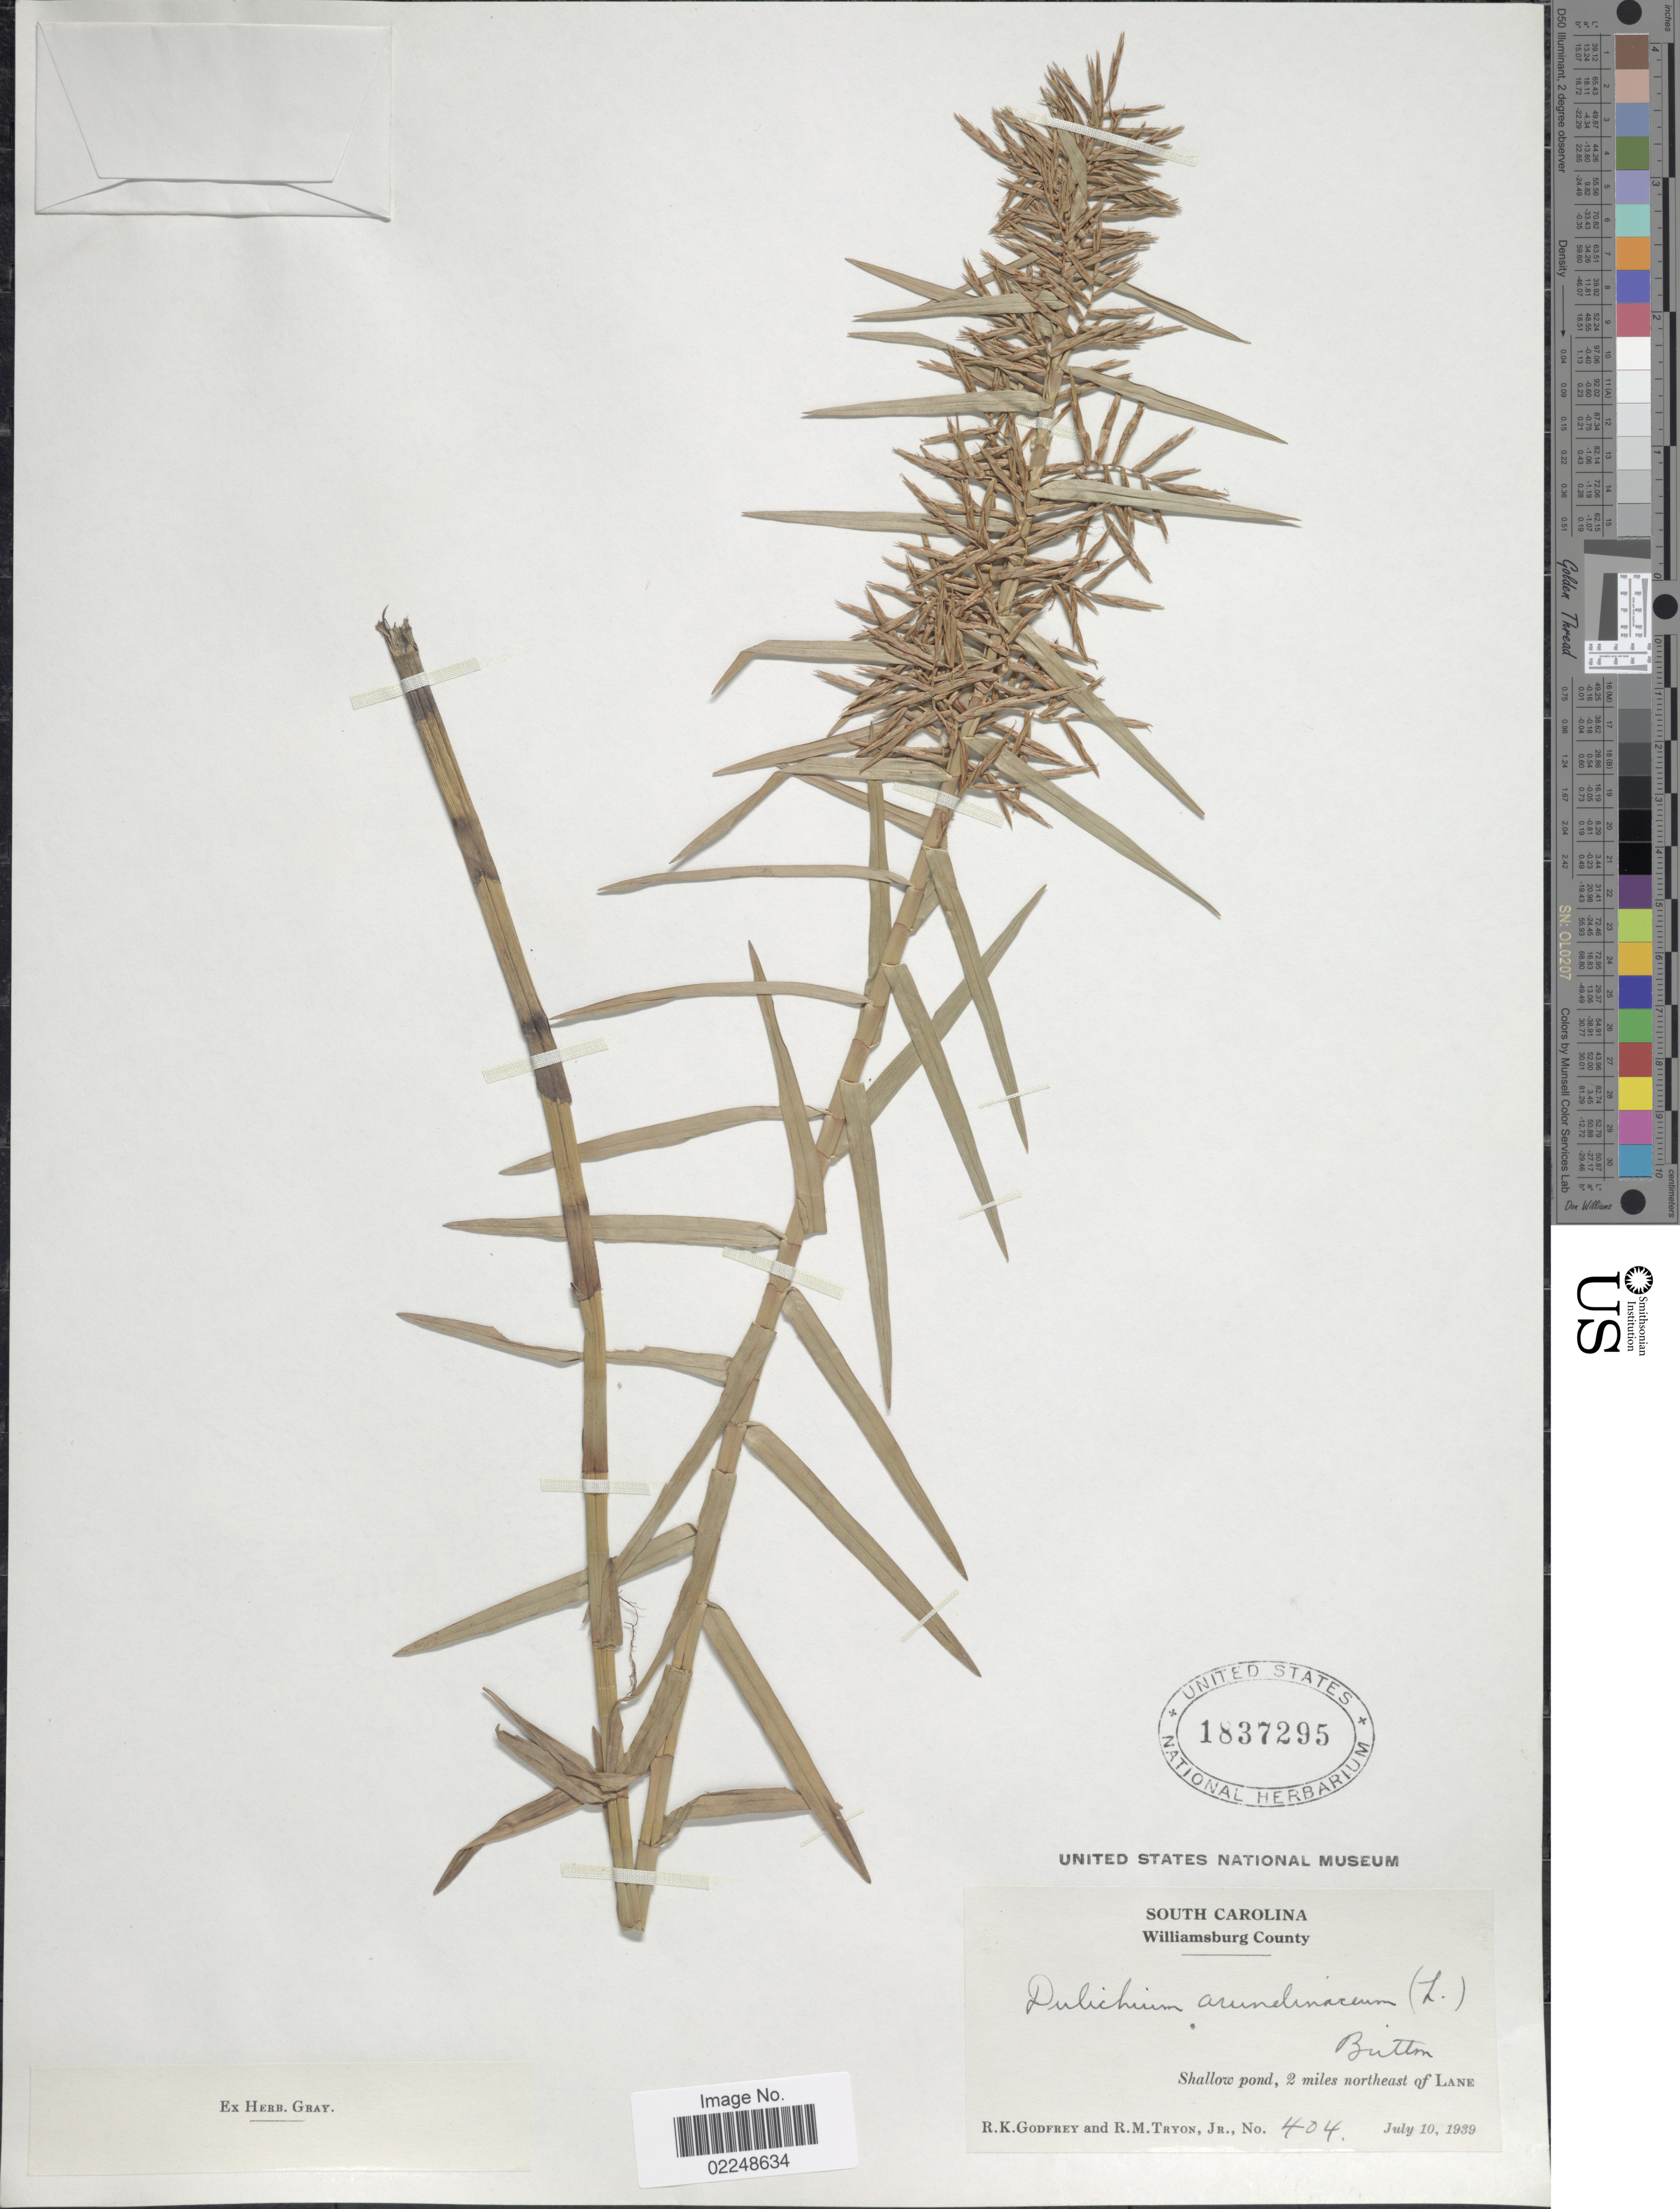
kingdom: Plantae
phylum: Tracheophyta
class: Liliopsida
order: Poales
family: Cyperaceae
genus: Dulichium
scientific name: Dulichium arundinaceum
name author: (L.) Britton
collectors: R. K. Godfrey & R. M. Tryon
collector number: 404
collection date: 1939-07-10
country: United States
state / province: South Carolina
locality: Williamsburg County, 2 miles northeast of Lane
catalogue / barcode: US 1837295